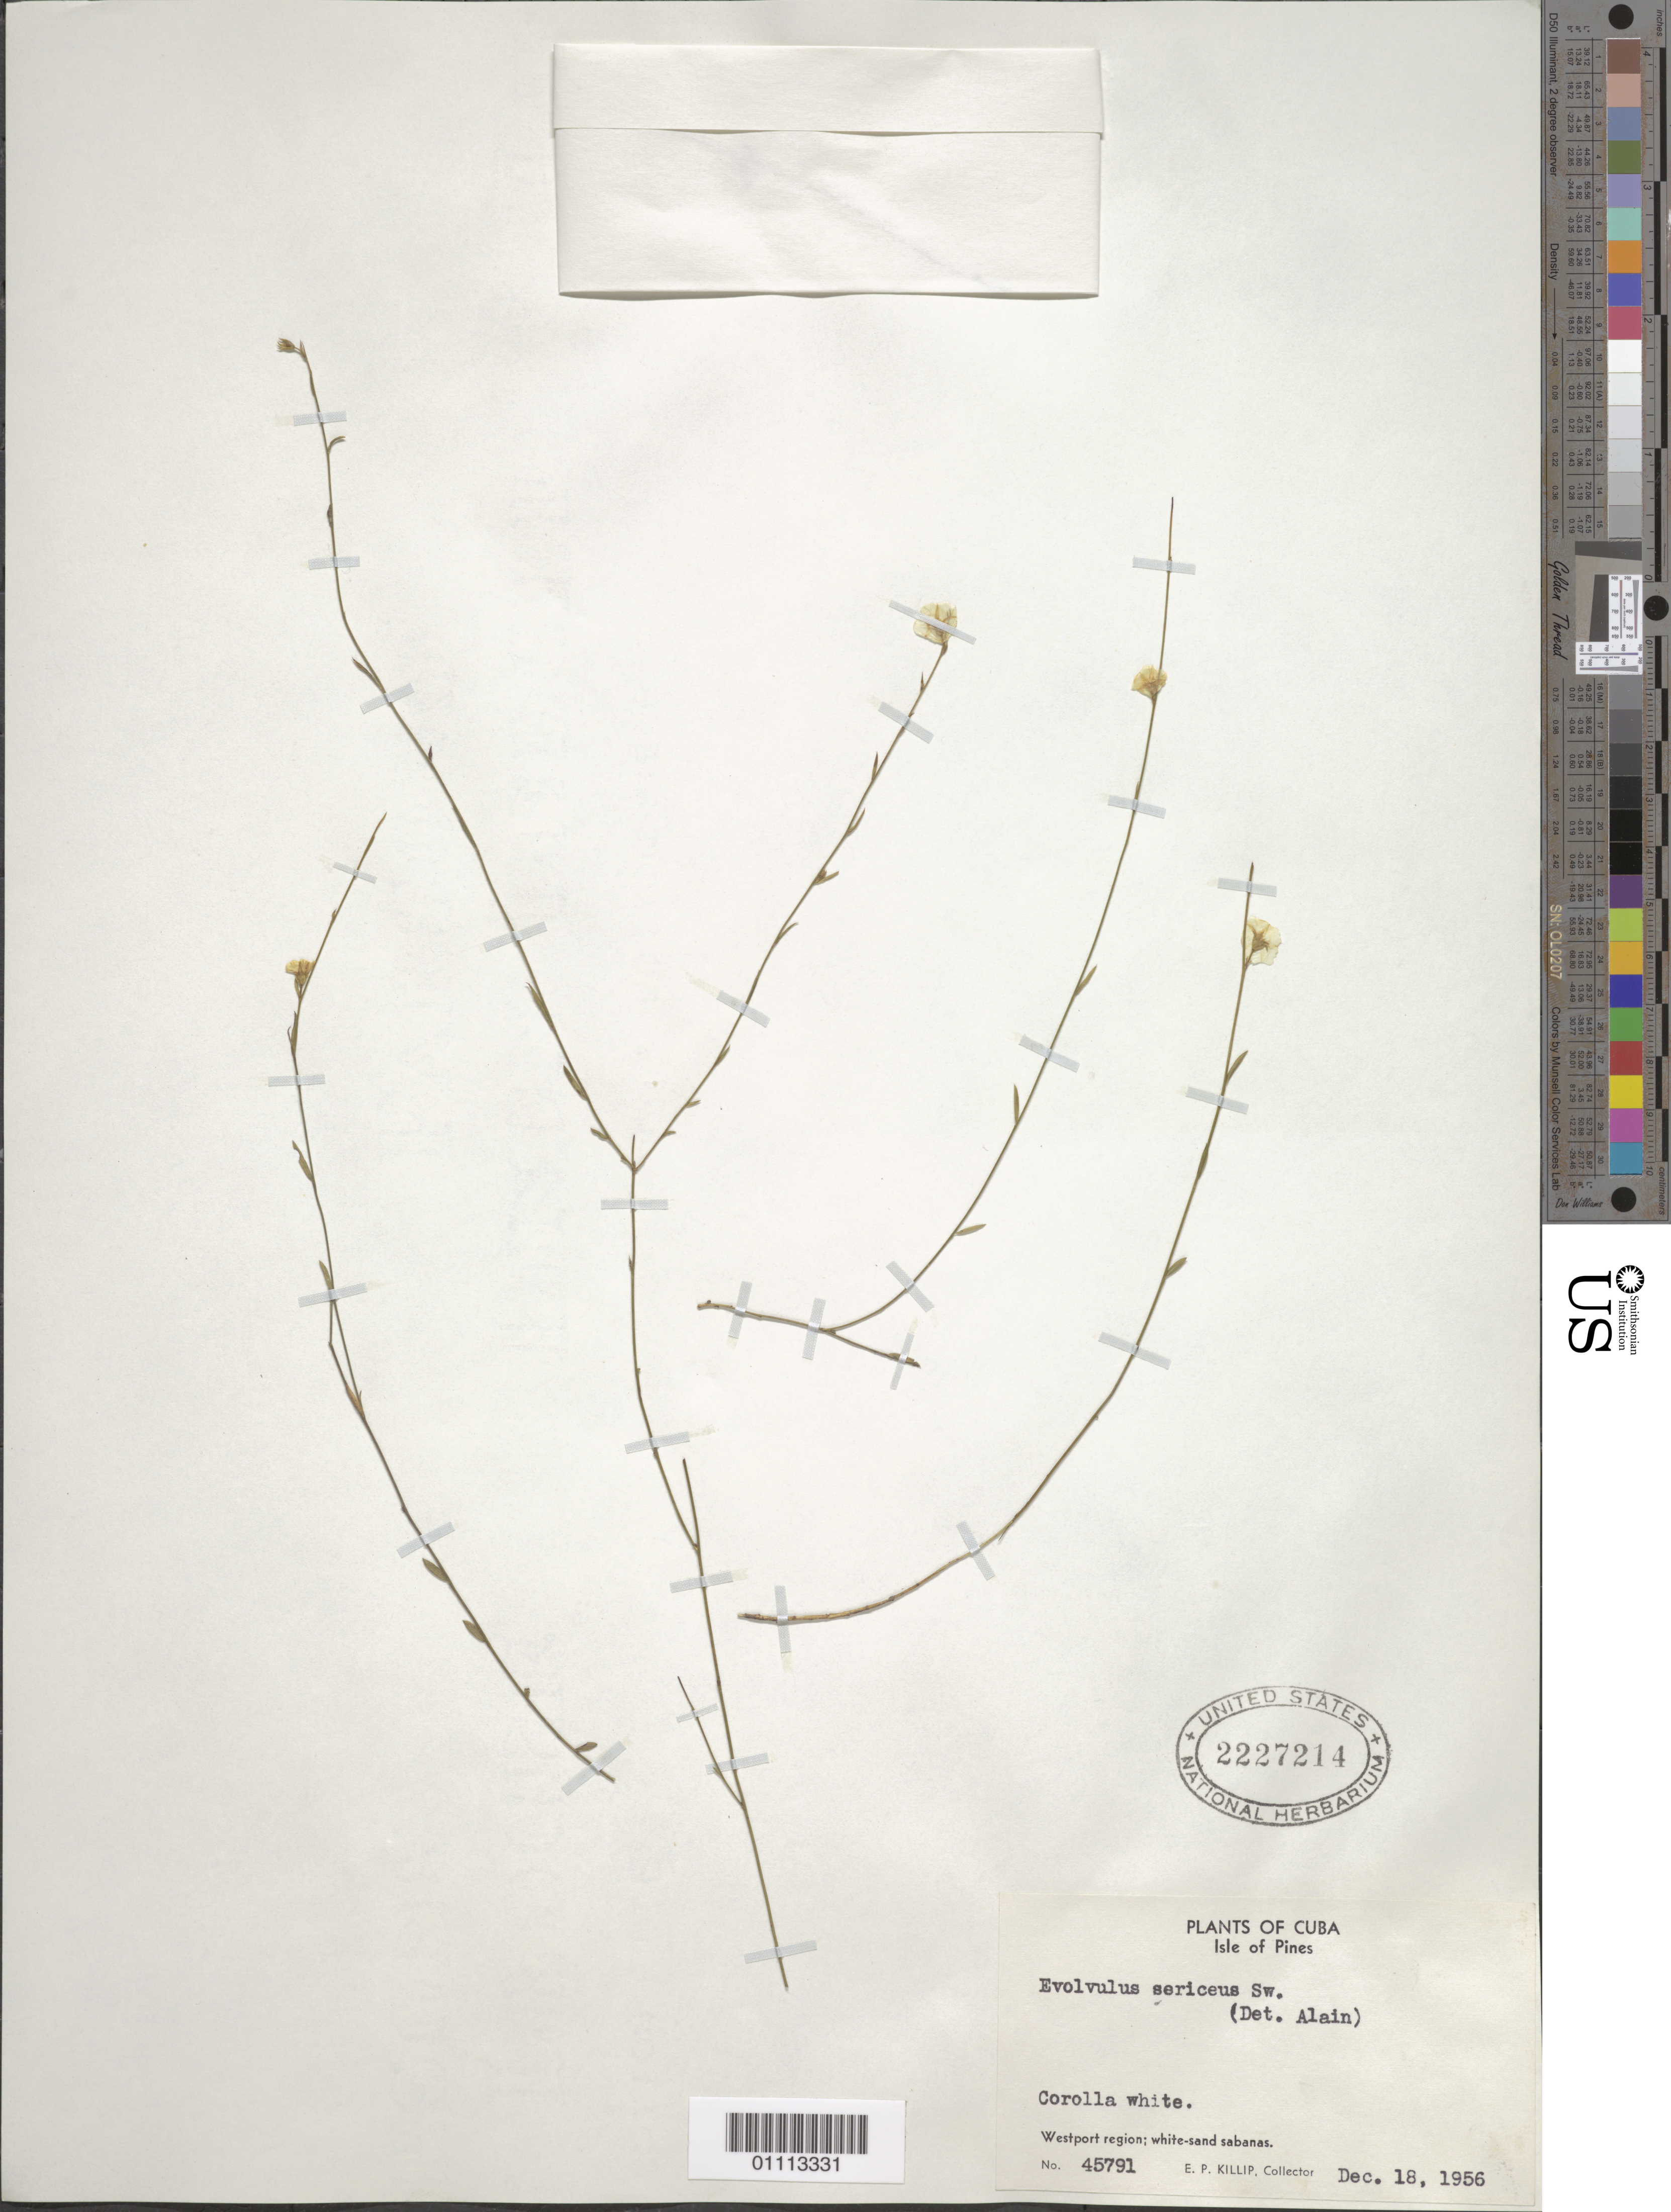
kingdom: Plantae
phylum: Tracheophyta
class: Magnoliopsida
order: Solanales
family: Convolvulaceae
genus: Evolvulus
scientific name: Evolvulus sericeus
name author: Sw.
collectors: E. P. Killip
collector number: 45791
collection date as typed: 18 Dec 1956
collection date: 1956-12-18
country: Cuba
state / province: Isla de La Juventud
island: Isla de la Juventud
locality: Westport region; white-sand sabanas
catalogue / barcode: US 2227214